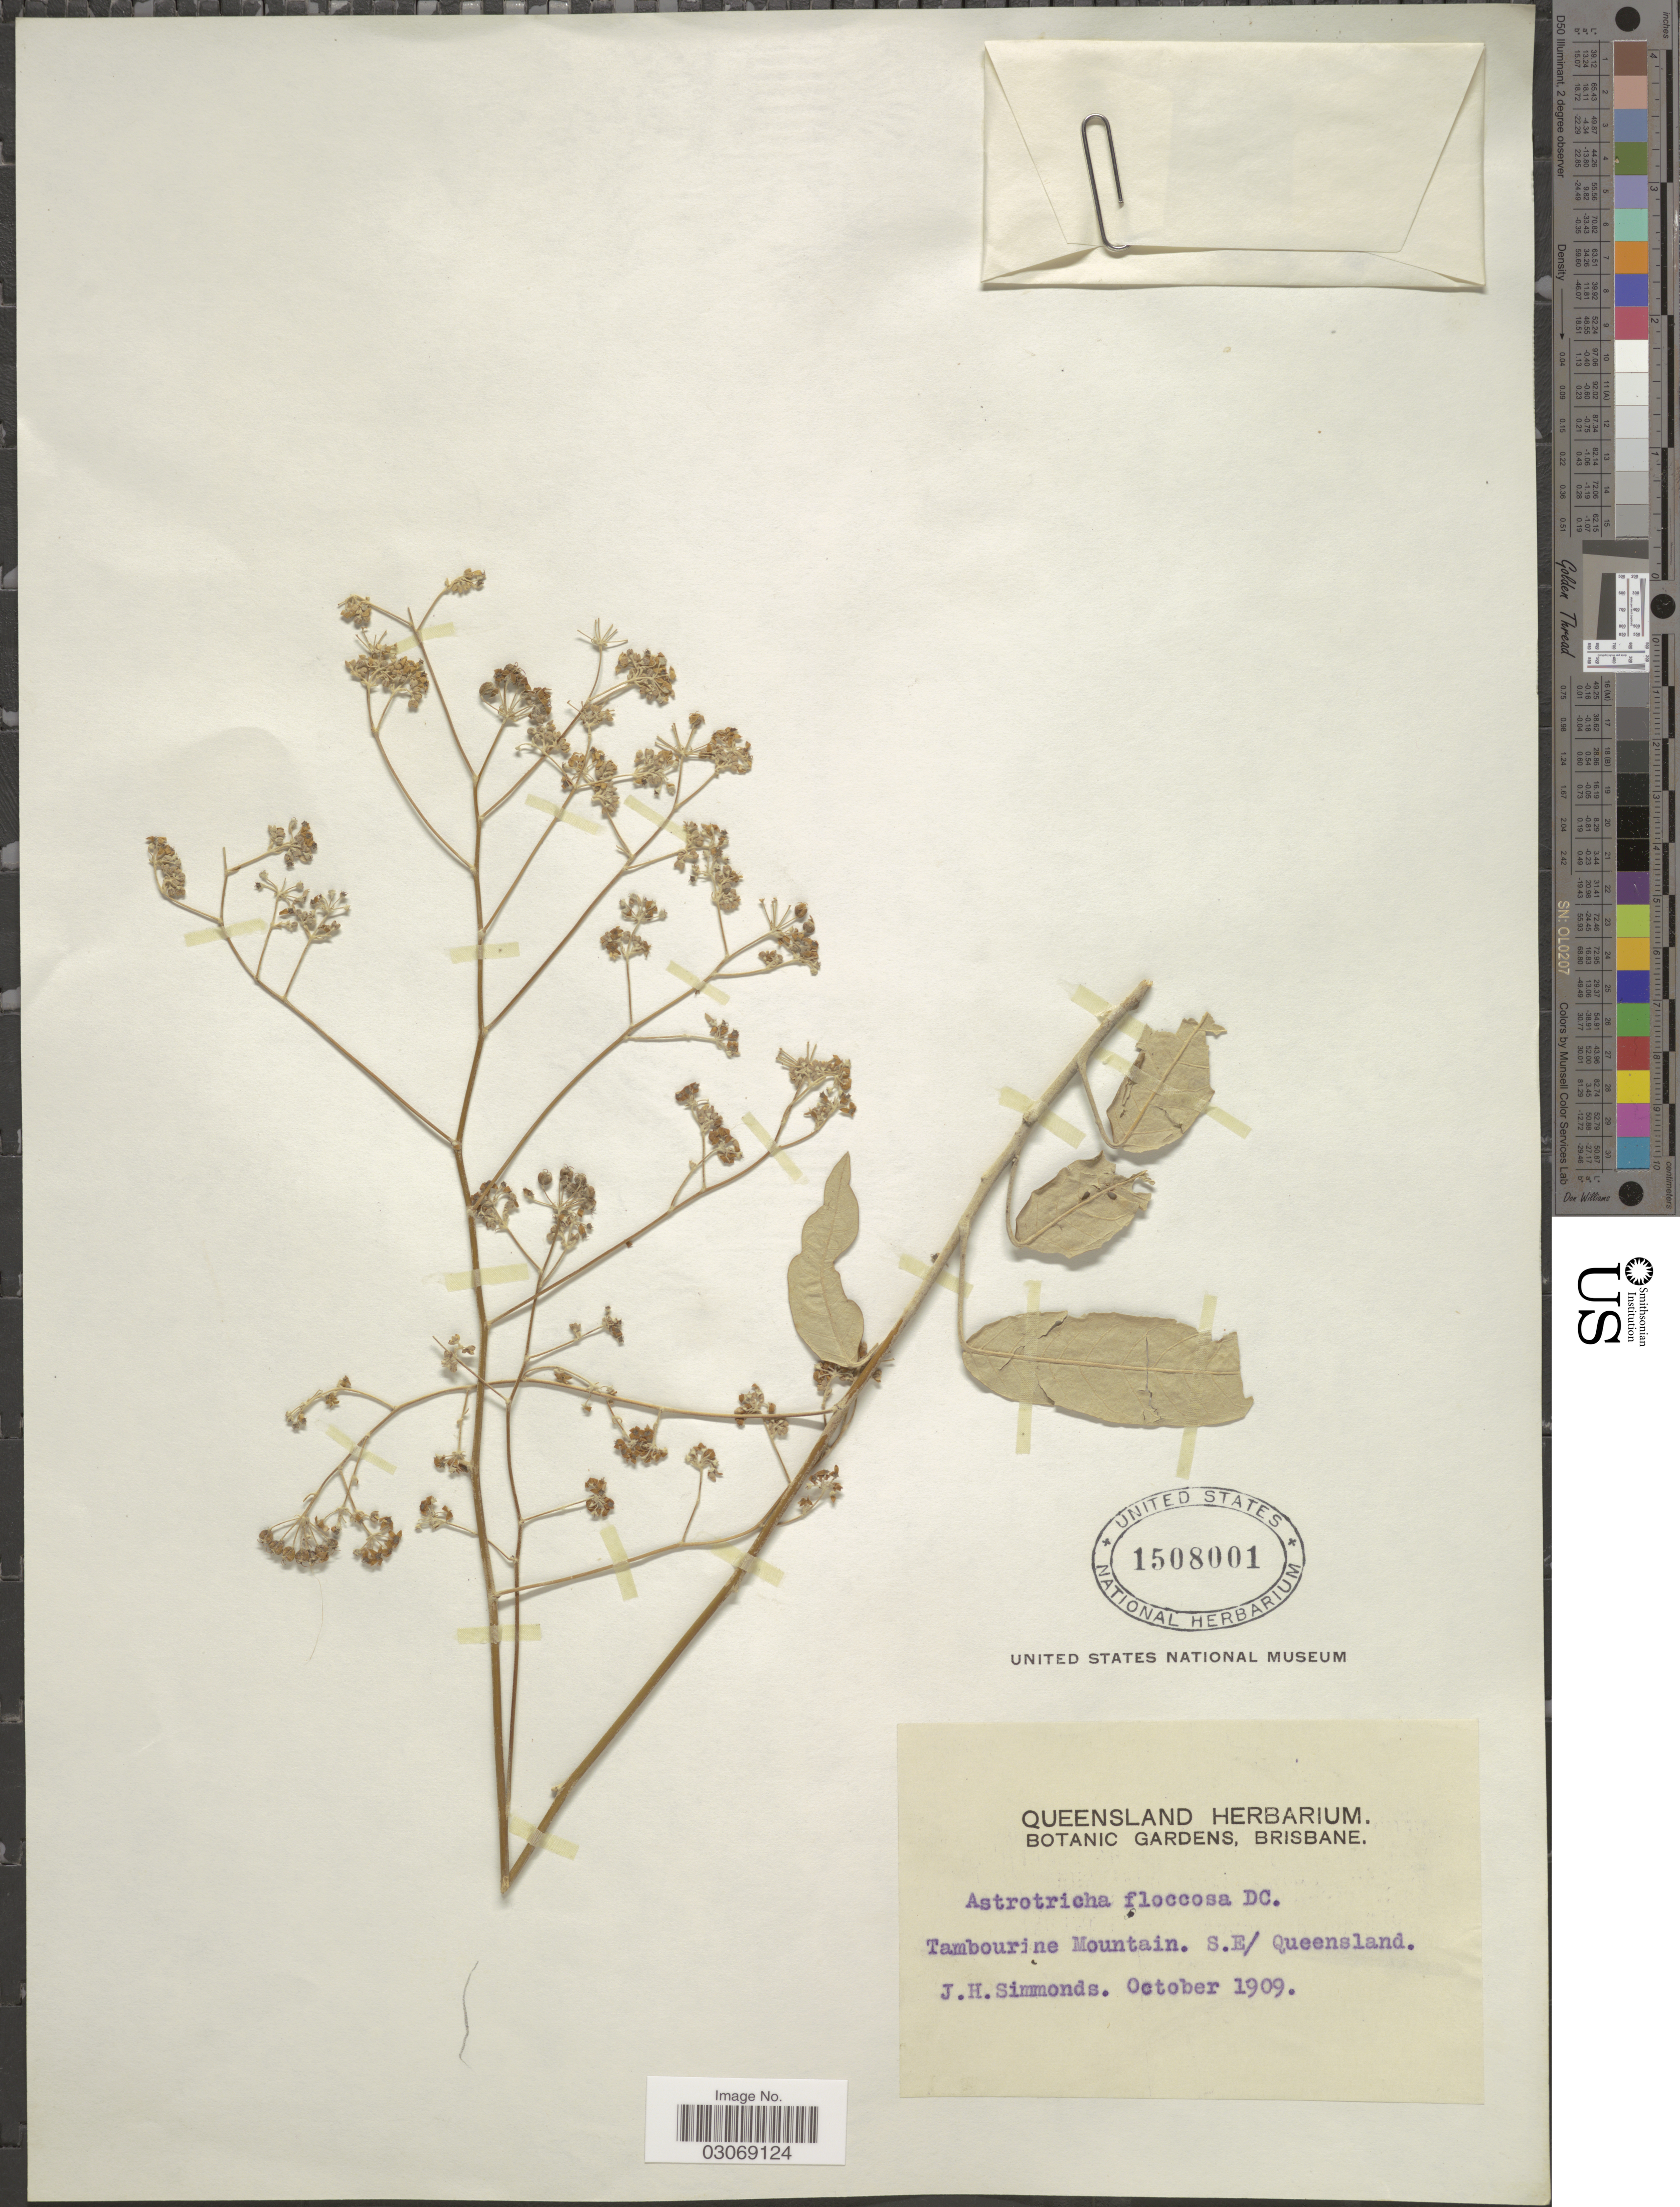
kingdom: Plantae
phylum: Tracheophyta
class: Magnoliopsida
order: Apiales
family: Araliaceae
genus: Astrotricha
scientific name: Astrotricha floccosa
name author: DC.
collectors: J. Simmonds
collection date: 1909-10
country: Australia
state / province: Queensland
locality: Tambourine Mountain. S.E.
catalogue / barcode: US 1508001